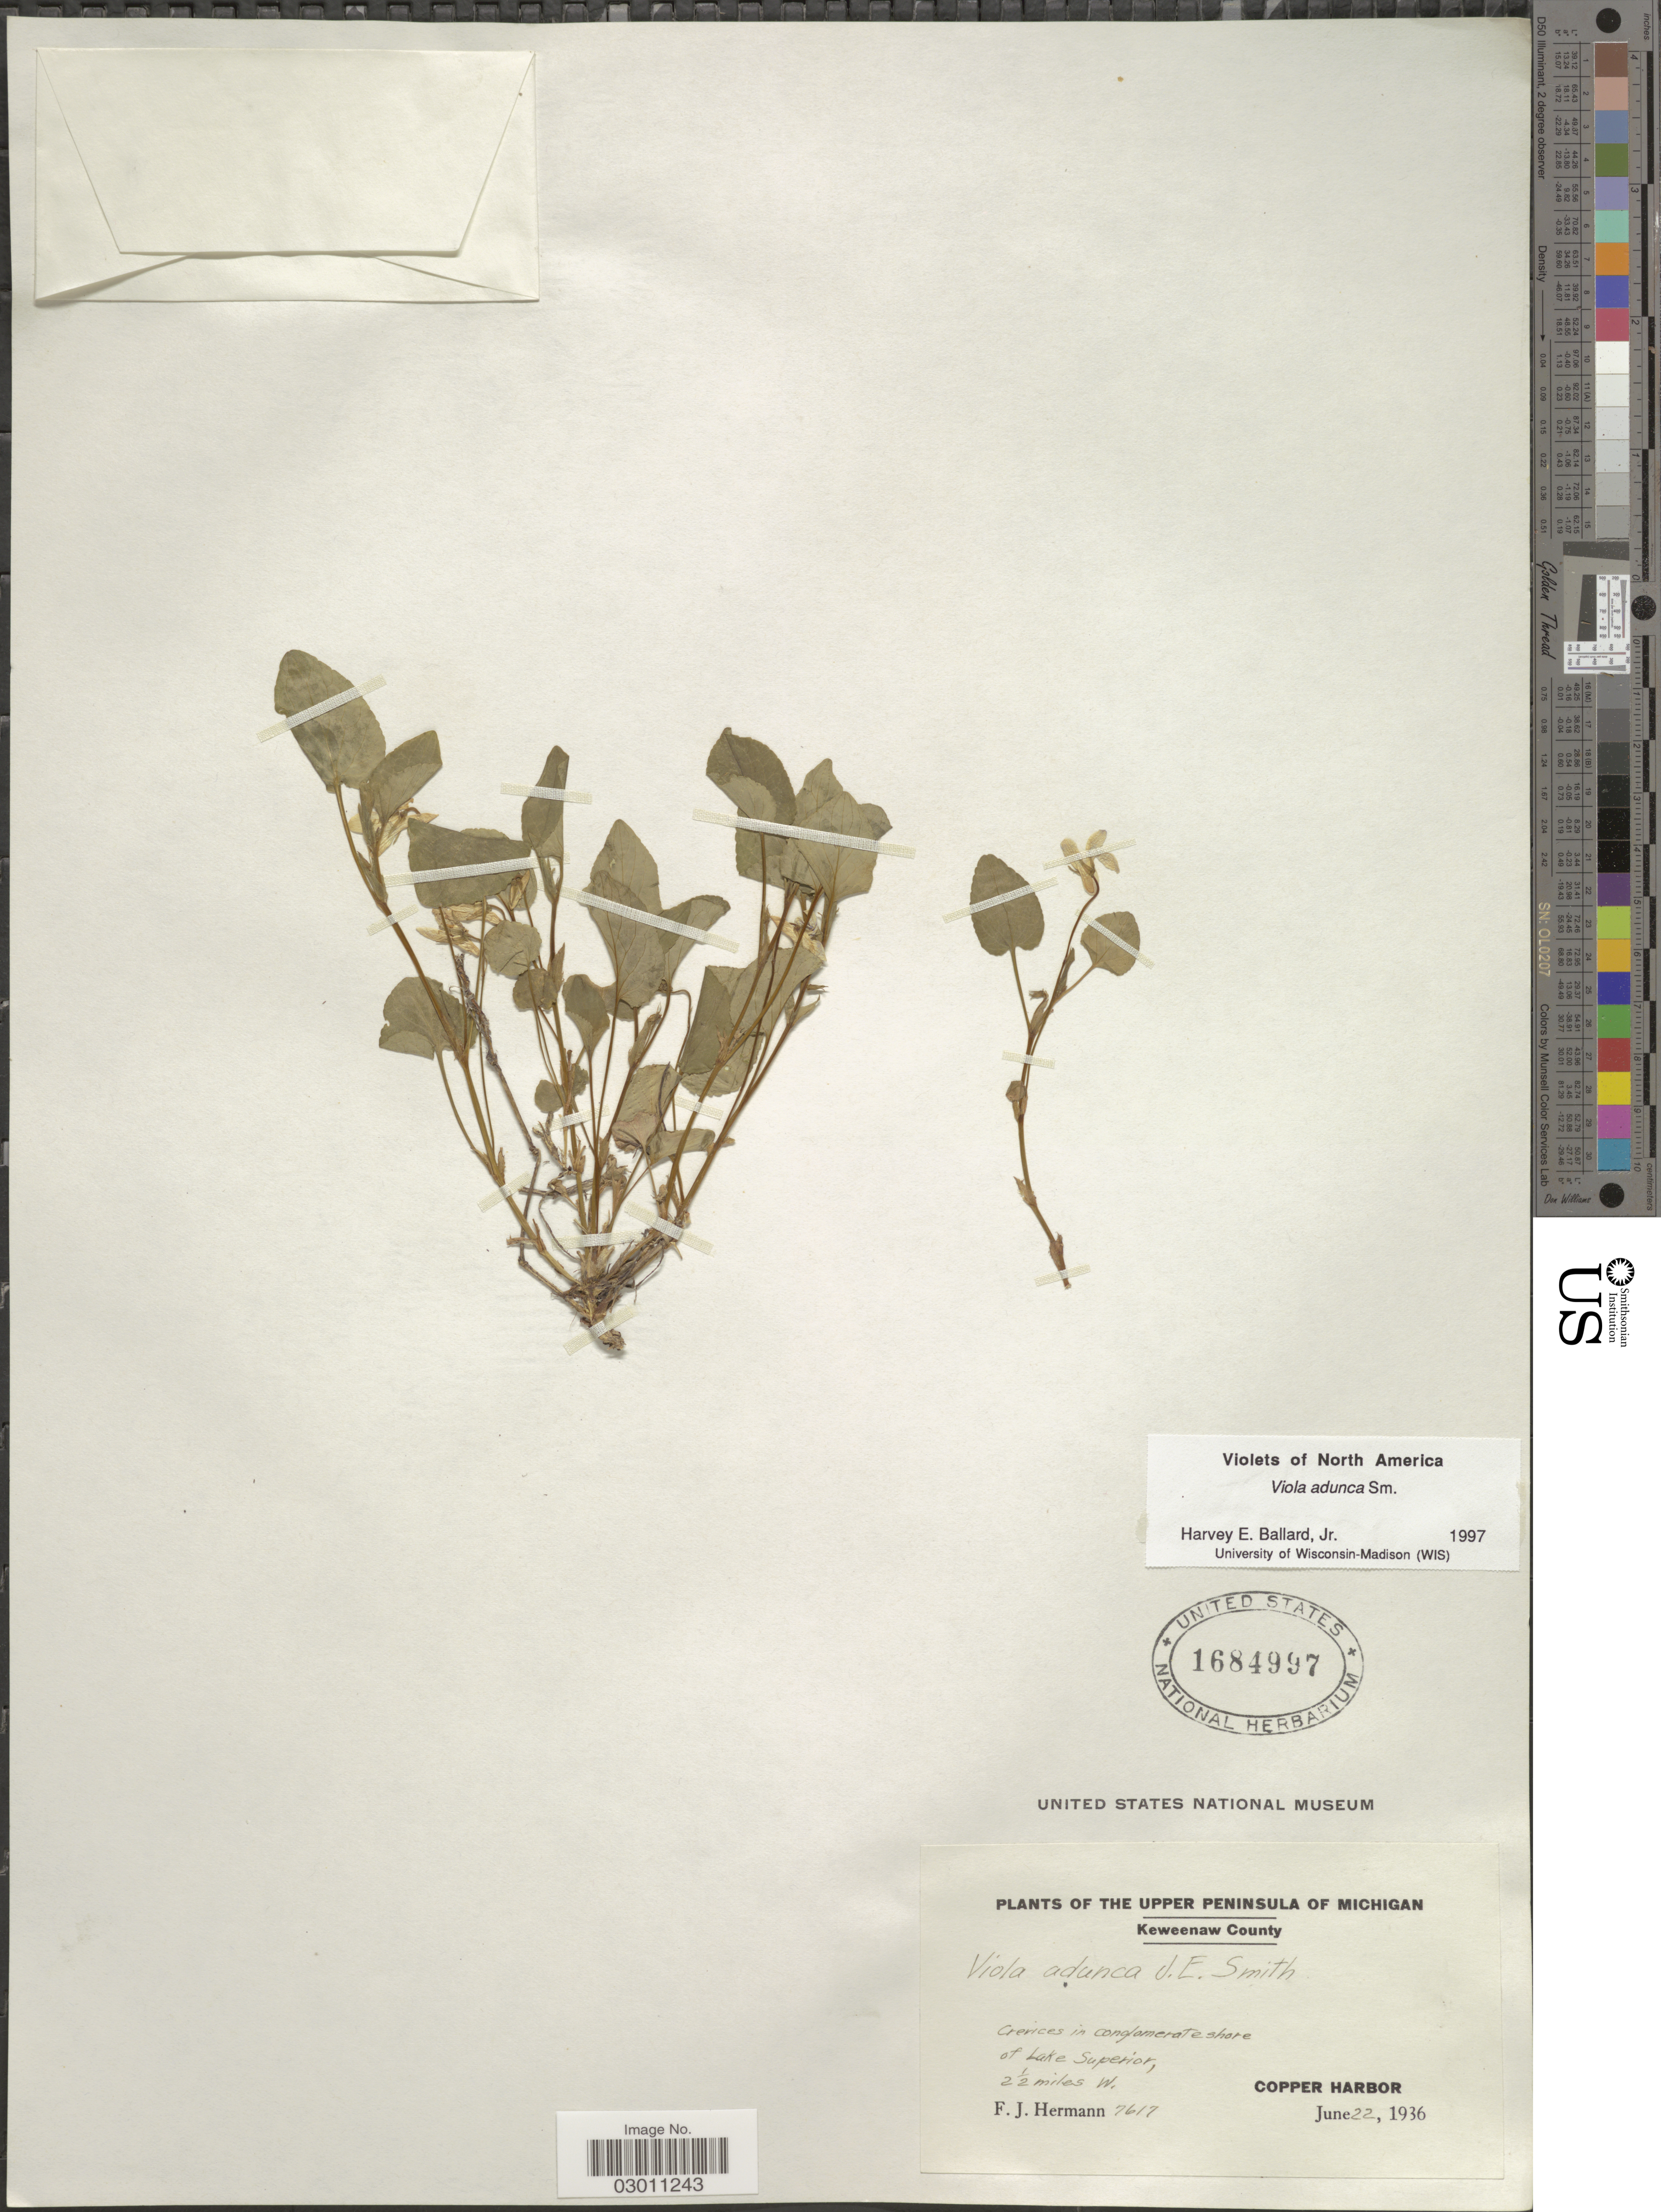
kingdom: Plantae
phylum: Tracheophyta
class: Magnoliopsida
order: Malpighiales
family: Violaceae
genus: Viola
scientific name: Viola adunca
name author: Sm.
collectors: F. J. Hermann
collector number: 7617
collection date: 1936-06-22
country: United States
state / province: Michigan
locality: Upper Peninsula of Michigan. Keweenaw County. Crevices in conglomerate shore of Lake Superior, 2½ miles W. Copper Harbor.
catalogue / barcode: US 1684997